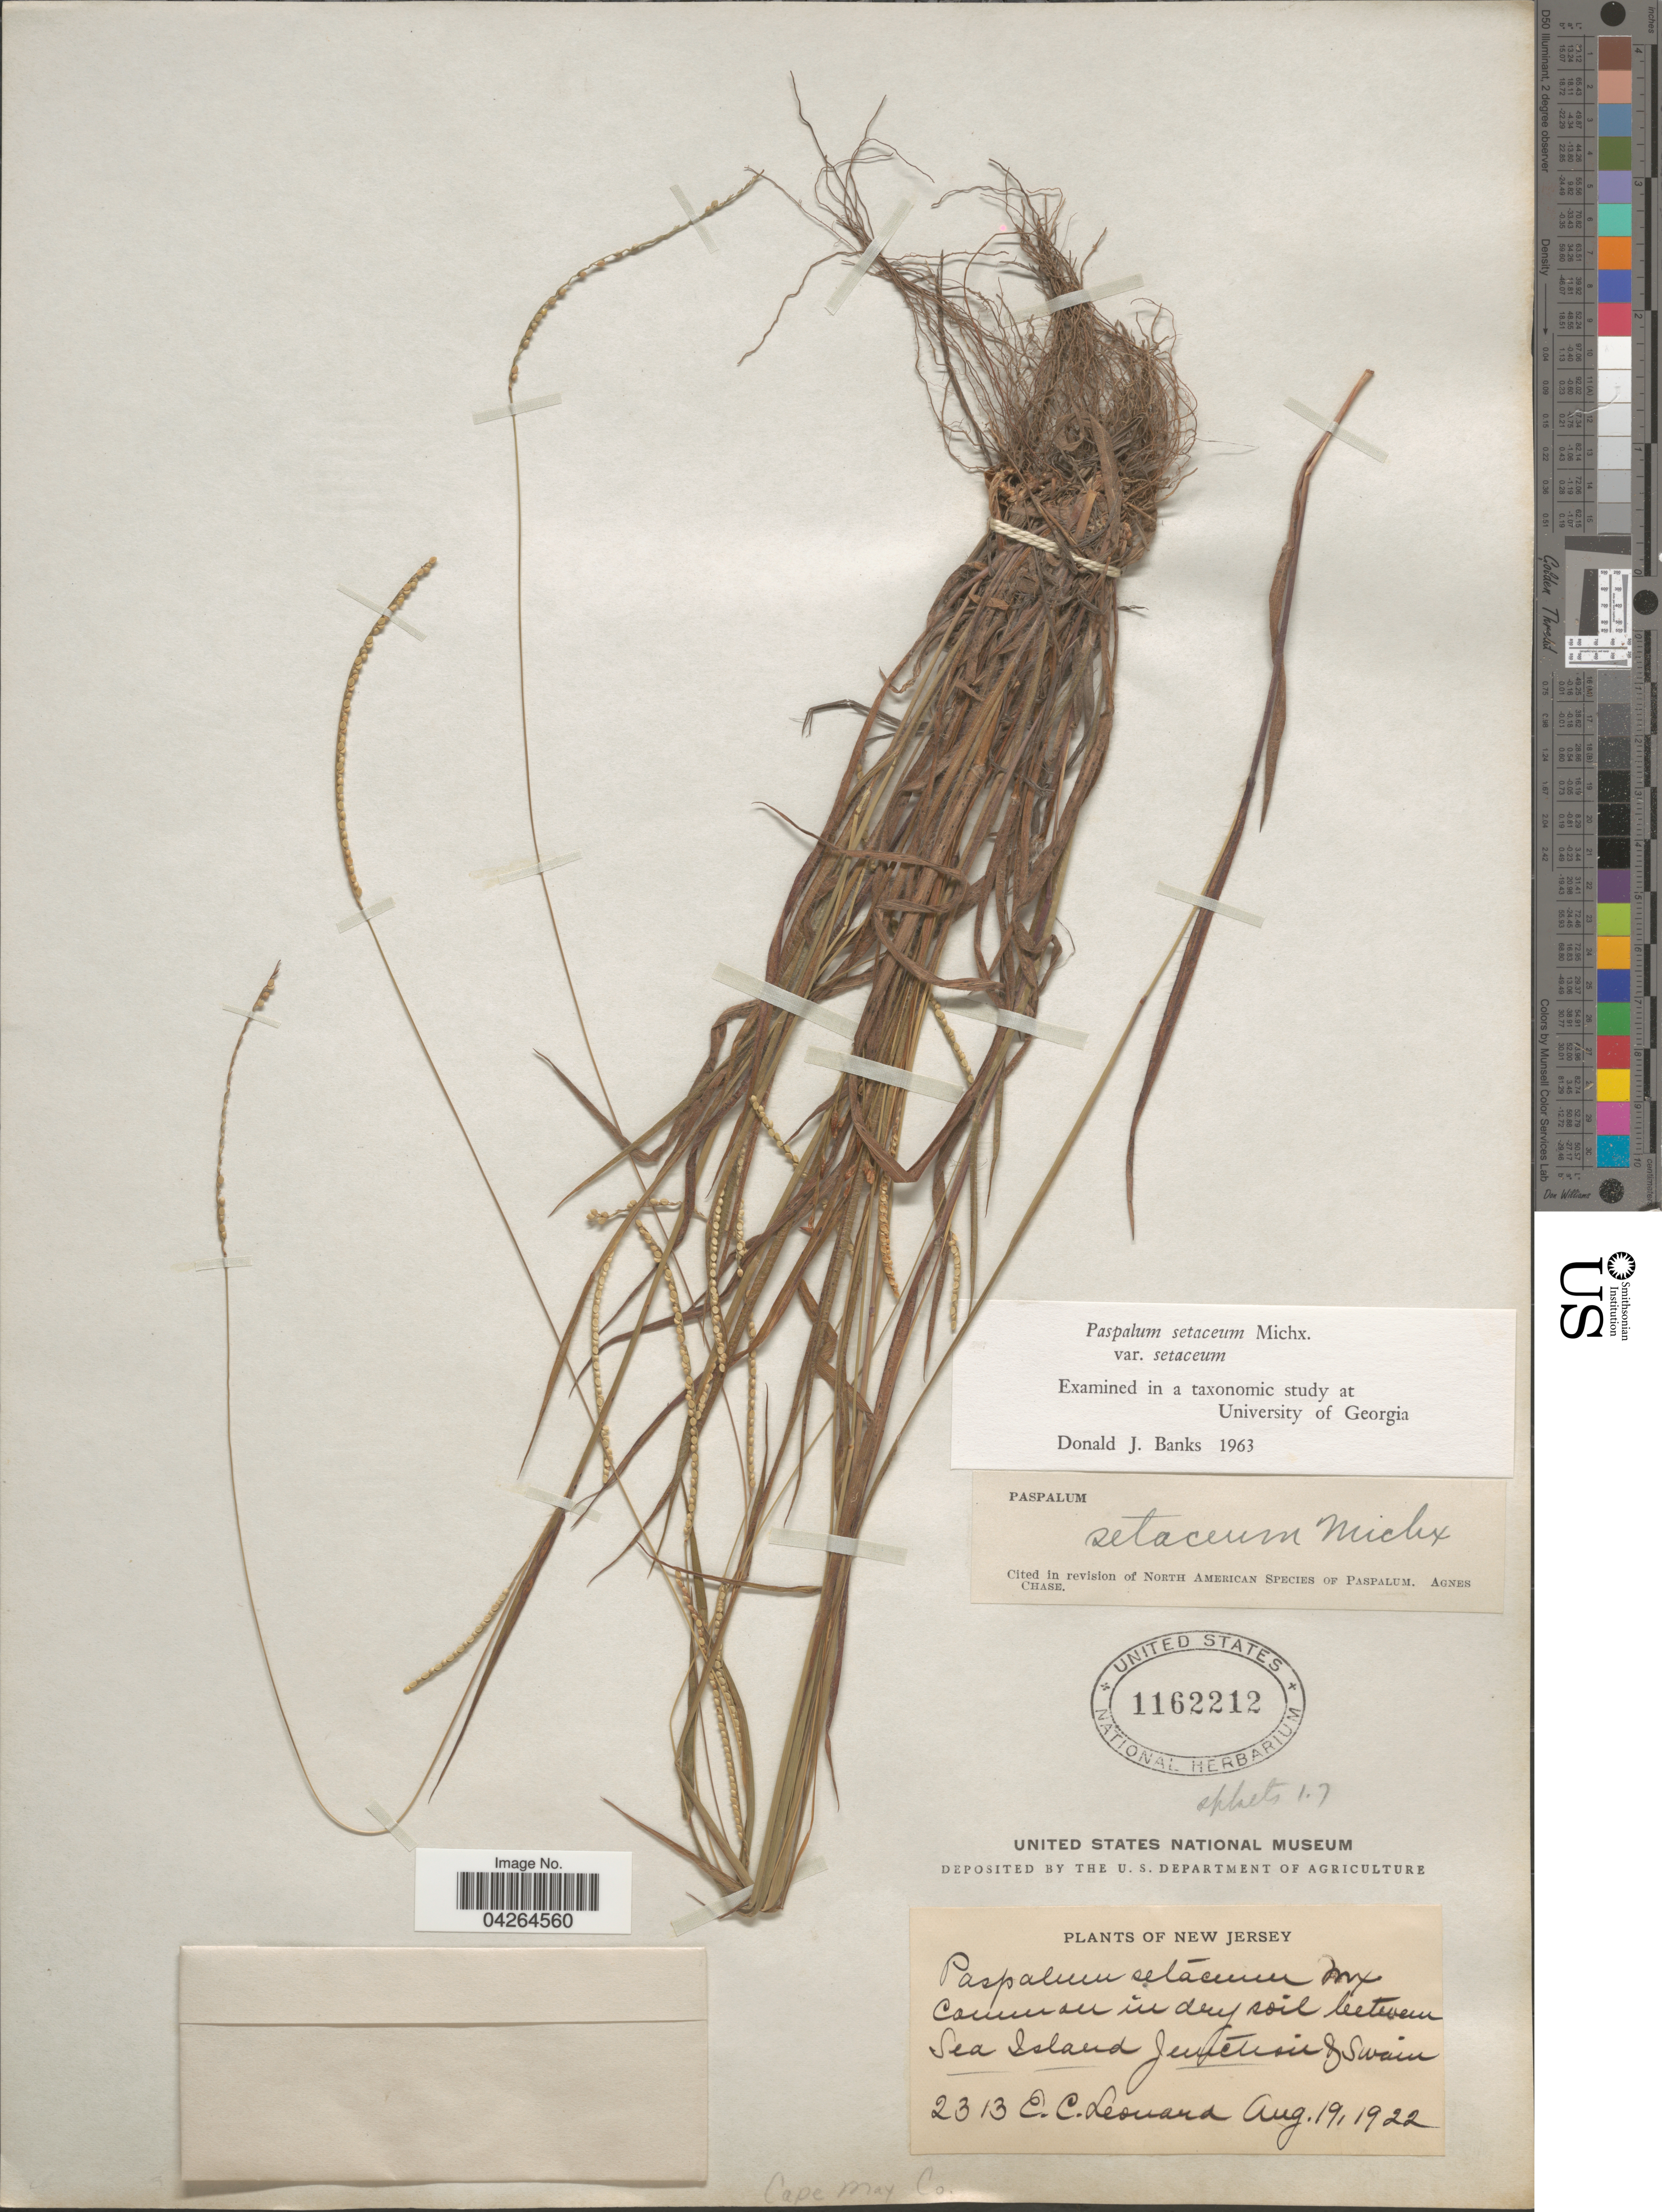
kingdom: Plantae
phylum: Tracheophyta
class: Liliopsida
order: Poales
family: Poaceae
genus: Paspalum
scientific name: Paspalum setaceum var. setaceum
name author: Michx.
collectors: E. C. Leonard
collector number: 2313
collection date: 1922-08-19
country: United States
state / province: New Jersey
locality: Sea Island Junction & Swain. Cape May Co.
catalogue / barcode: US 1162212